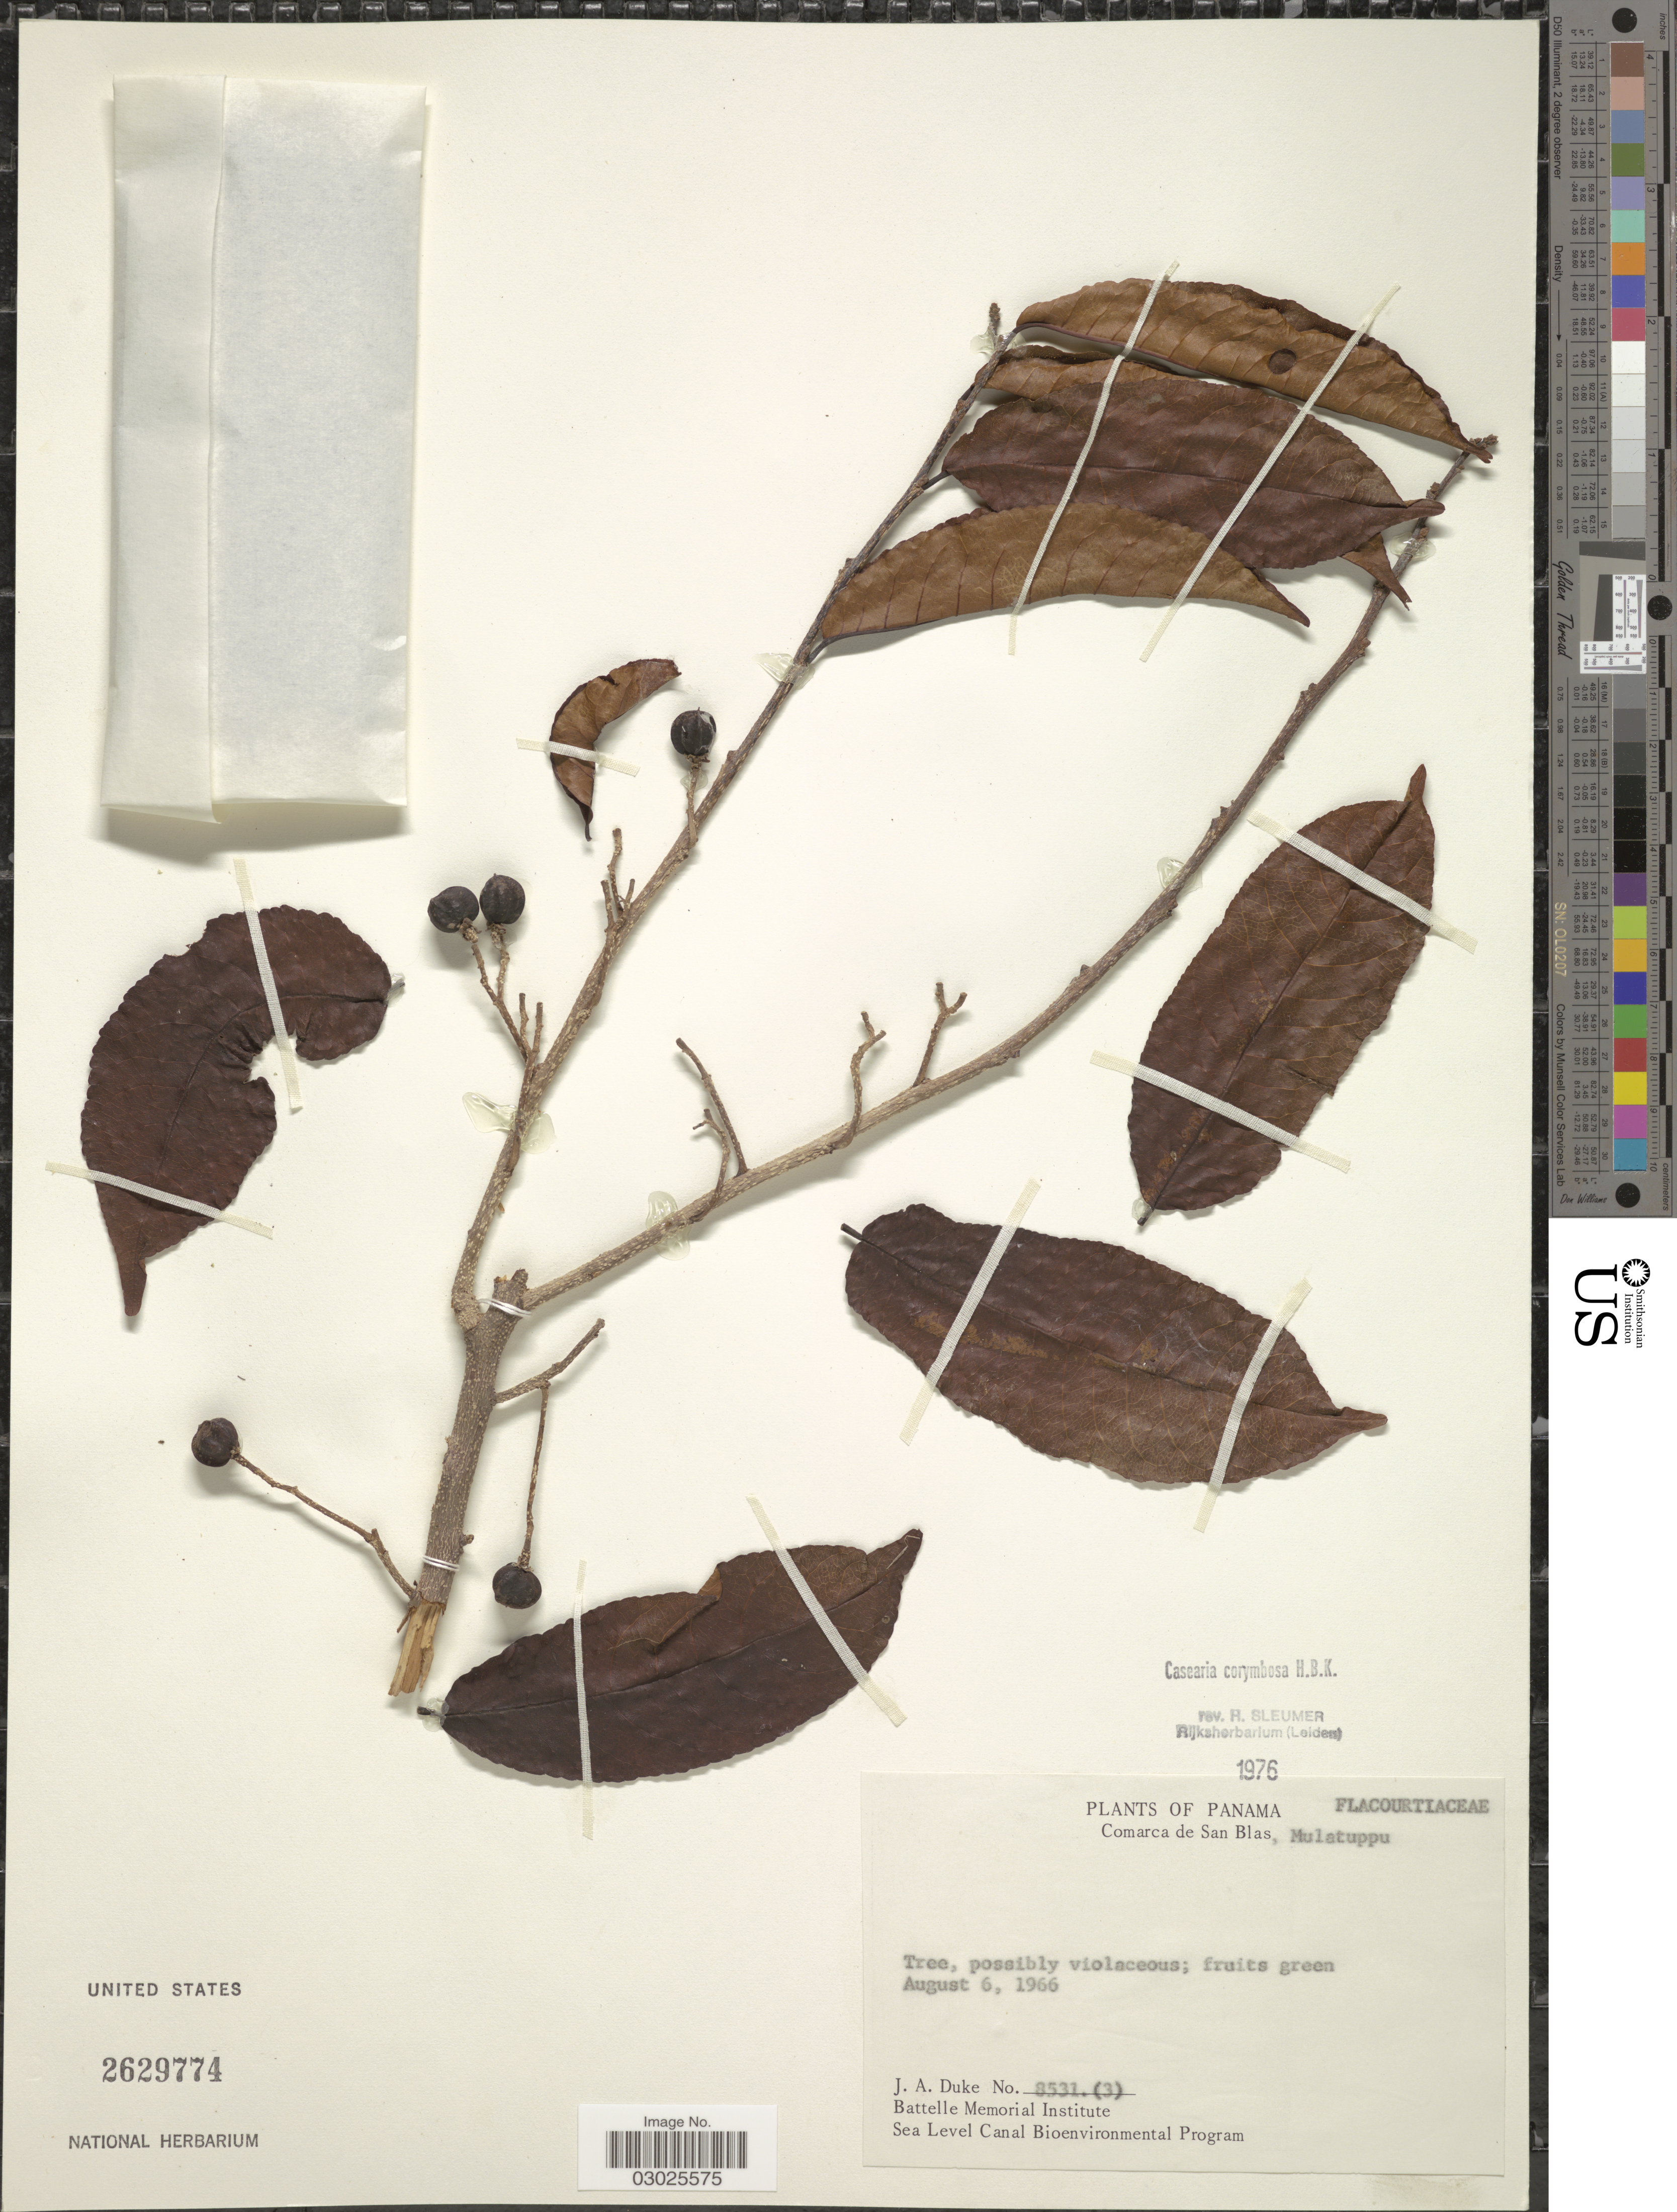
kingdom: Plantae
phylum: Tracheophyta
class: Magnoliopsida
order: Malpighiales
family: Salicaceae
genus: Casearia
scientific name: Casearia corymbosa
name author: Kunth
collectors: J. A. Duke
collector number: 8531 (3)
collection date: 1966-08-06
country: Panama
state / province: Kuna Yala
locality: Comarca de San Blas, Mulatuppu.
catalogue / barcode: US 2629774